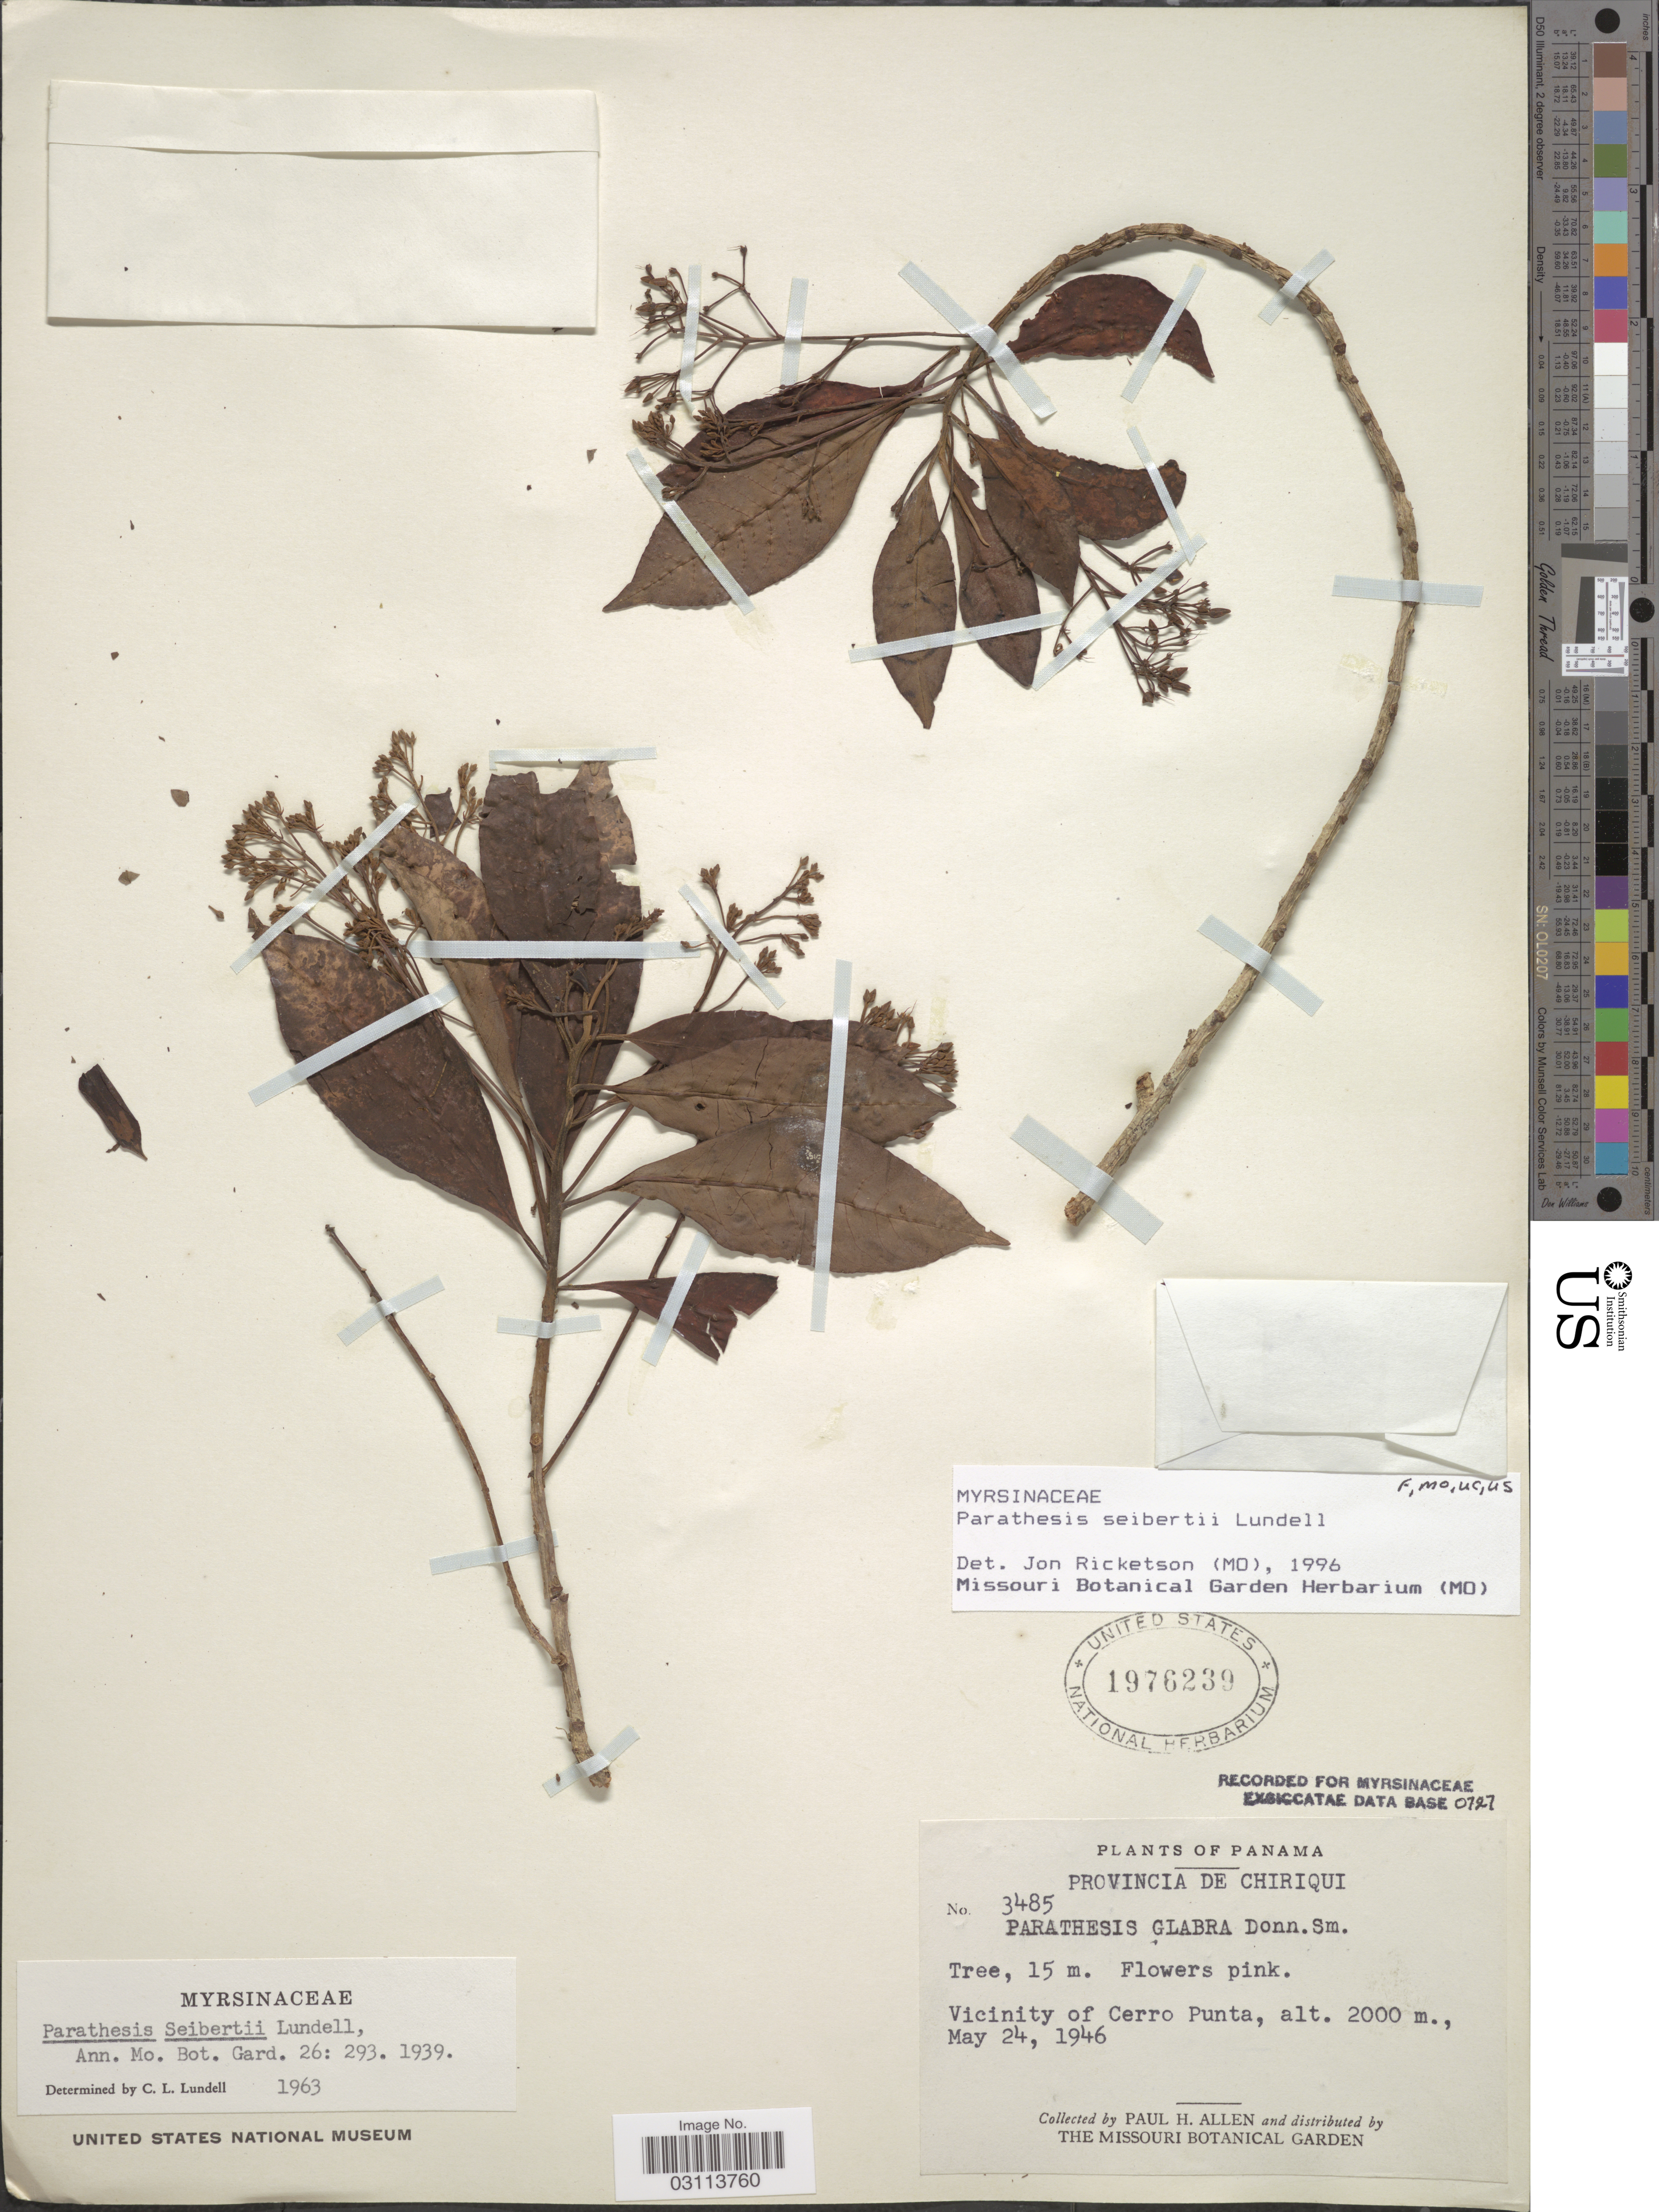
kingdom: Plantae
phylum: Tracheophyta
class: Magnoliopsida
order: Ericales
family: Primulaceae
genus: Parathesis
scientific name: Parathesis seibertii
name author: Lundell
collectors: P. H. Allen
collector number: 3485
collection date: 1946-05-24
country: Panama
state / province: Chiriqui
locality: Vicinity of Cerro Punta.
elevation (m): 2000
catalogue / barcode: US 1976239